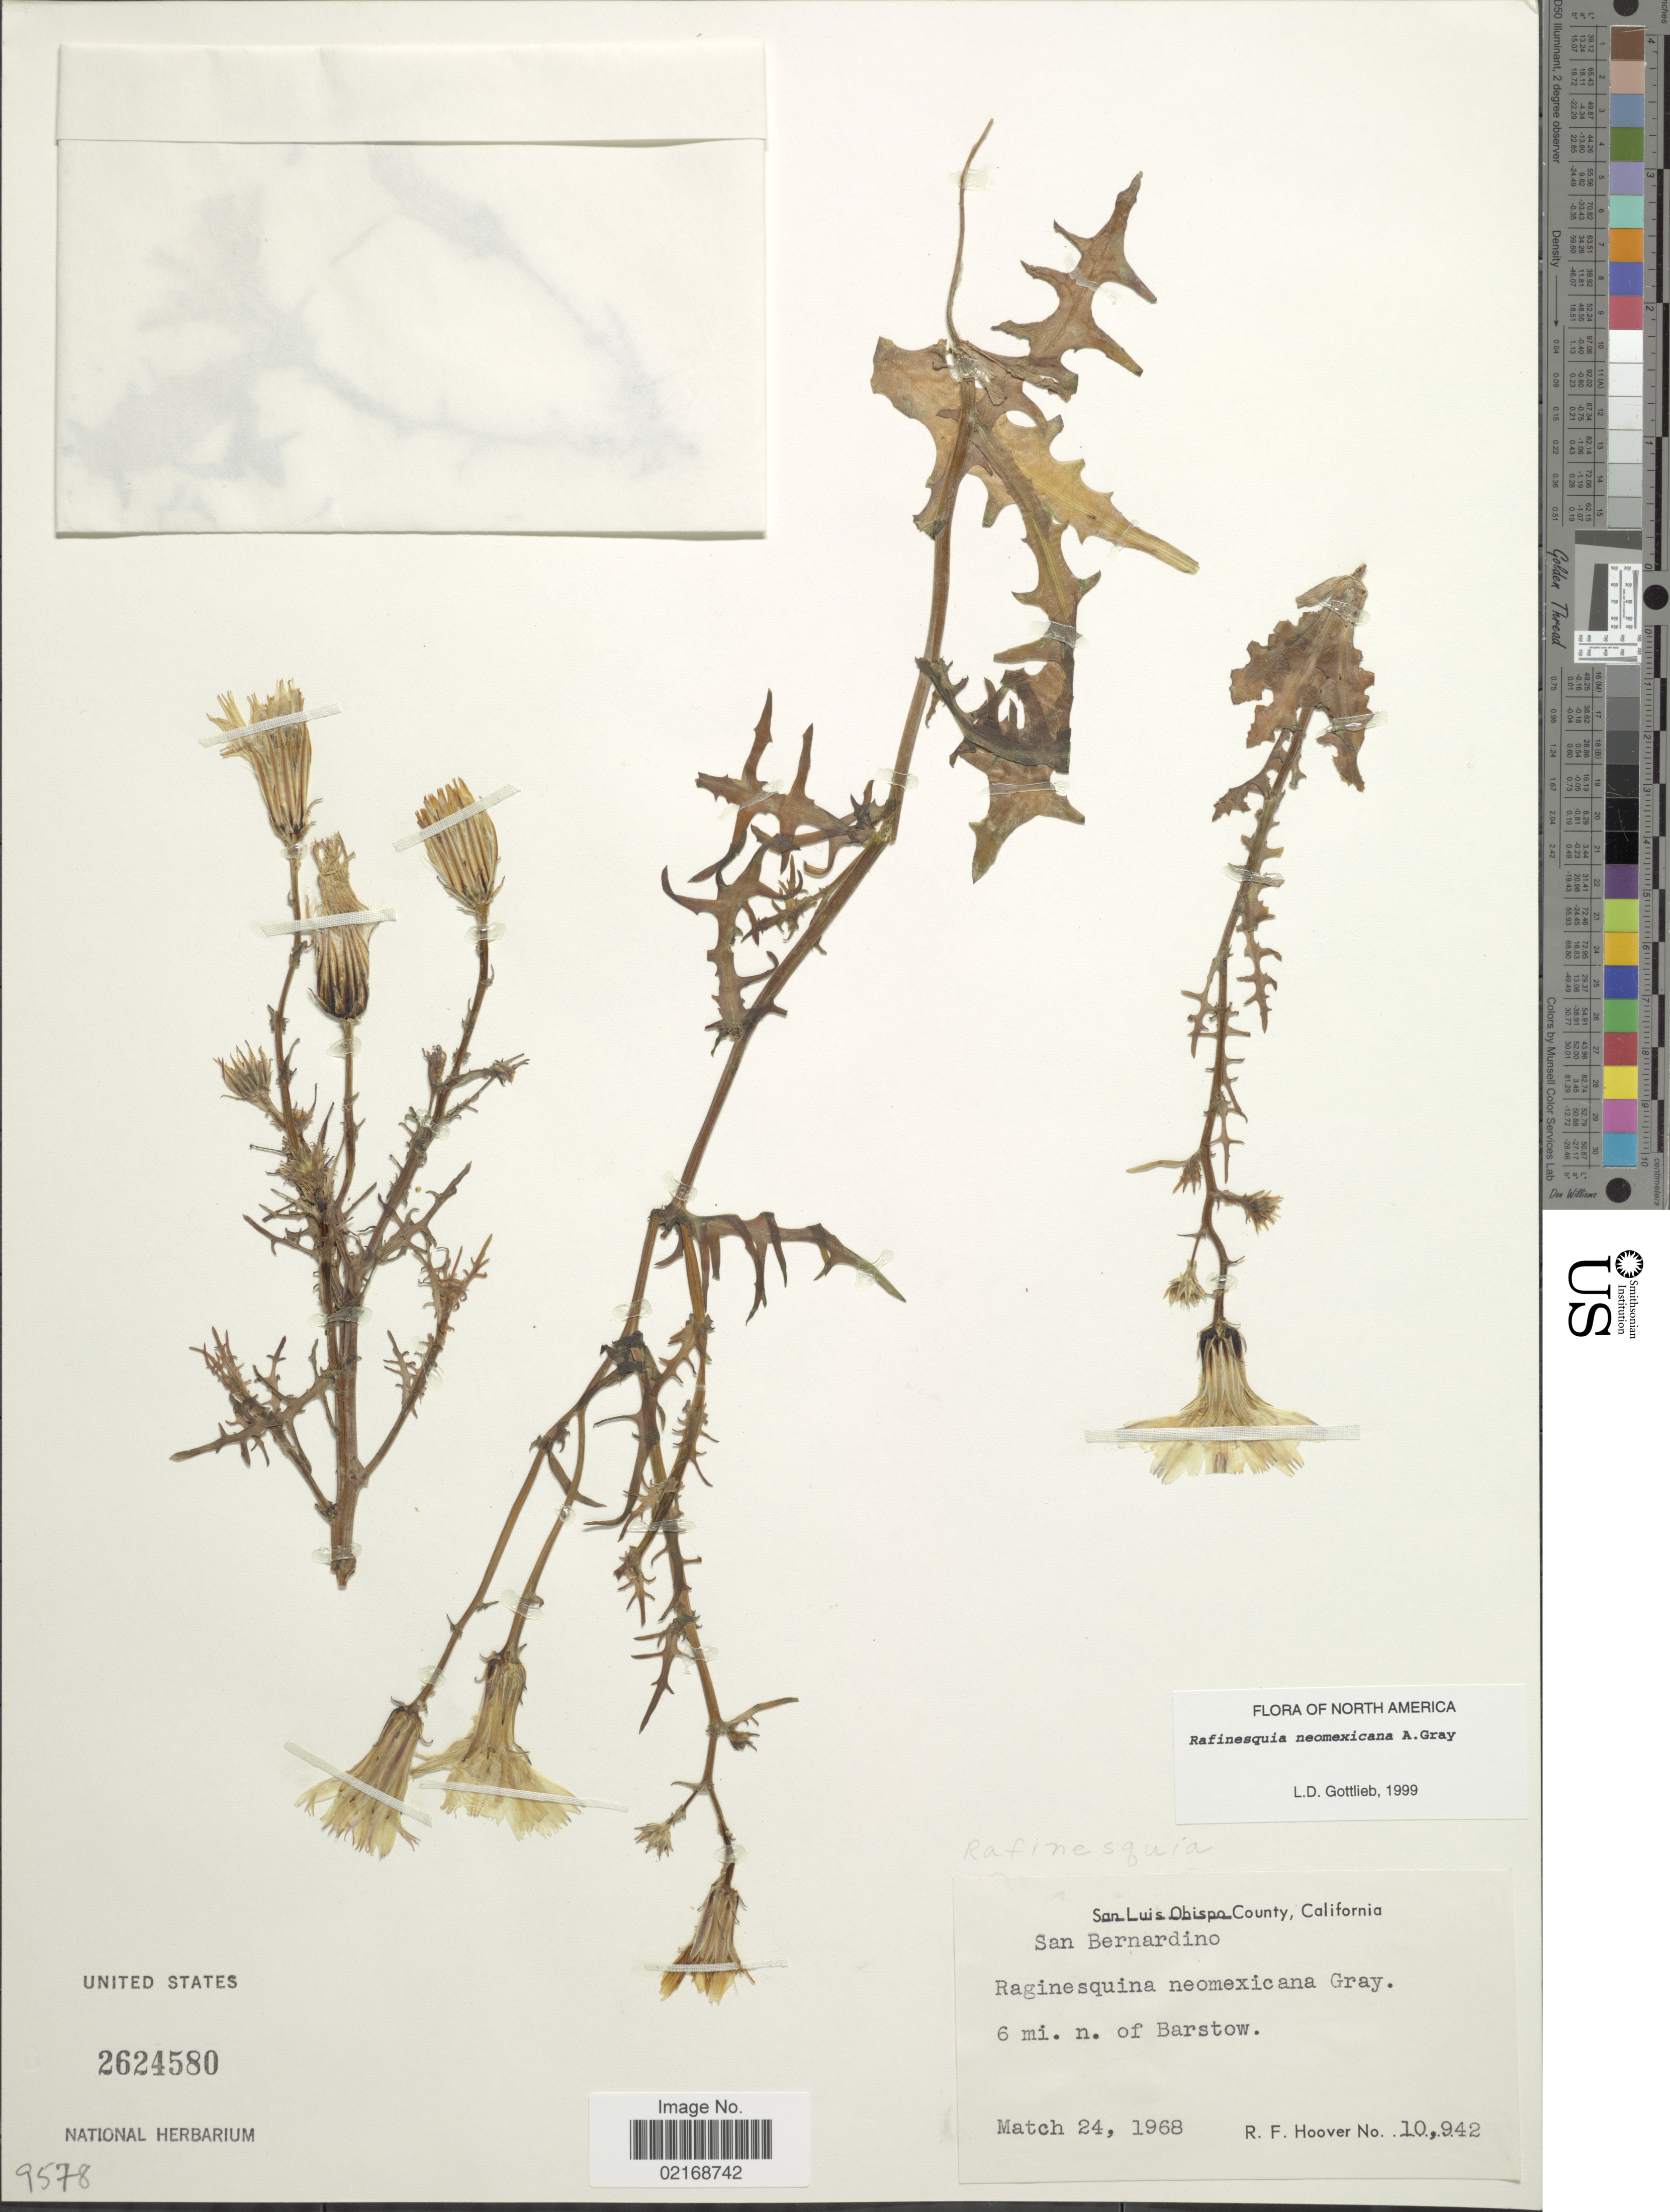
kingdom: Plantae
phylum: Tracheophyta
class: Magnoliopsida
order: Asterales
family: Asteraceae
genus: Rafinesquia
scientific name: Rafinesquia neomexicana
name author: A. Gray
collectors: R. F. Hoover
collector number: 10942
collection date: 1968-03-24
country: United States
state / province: California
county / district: San Luis Obispo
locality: San Luis Obispo County, San Bernardino, 6 mi. n. of Barstow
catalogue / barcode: US 2624580